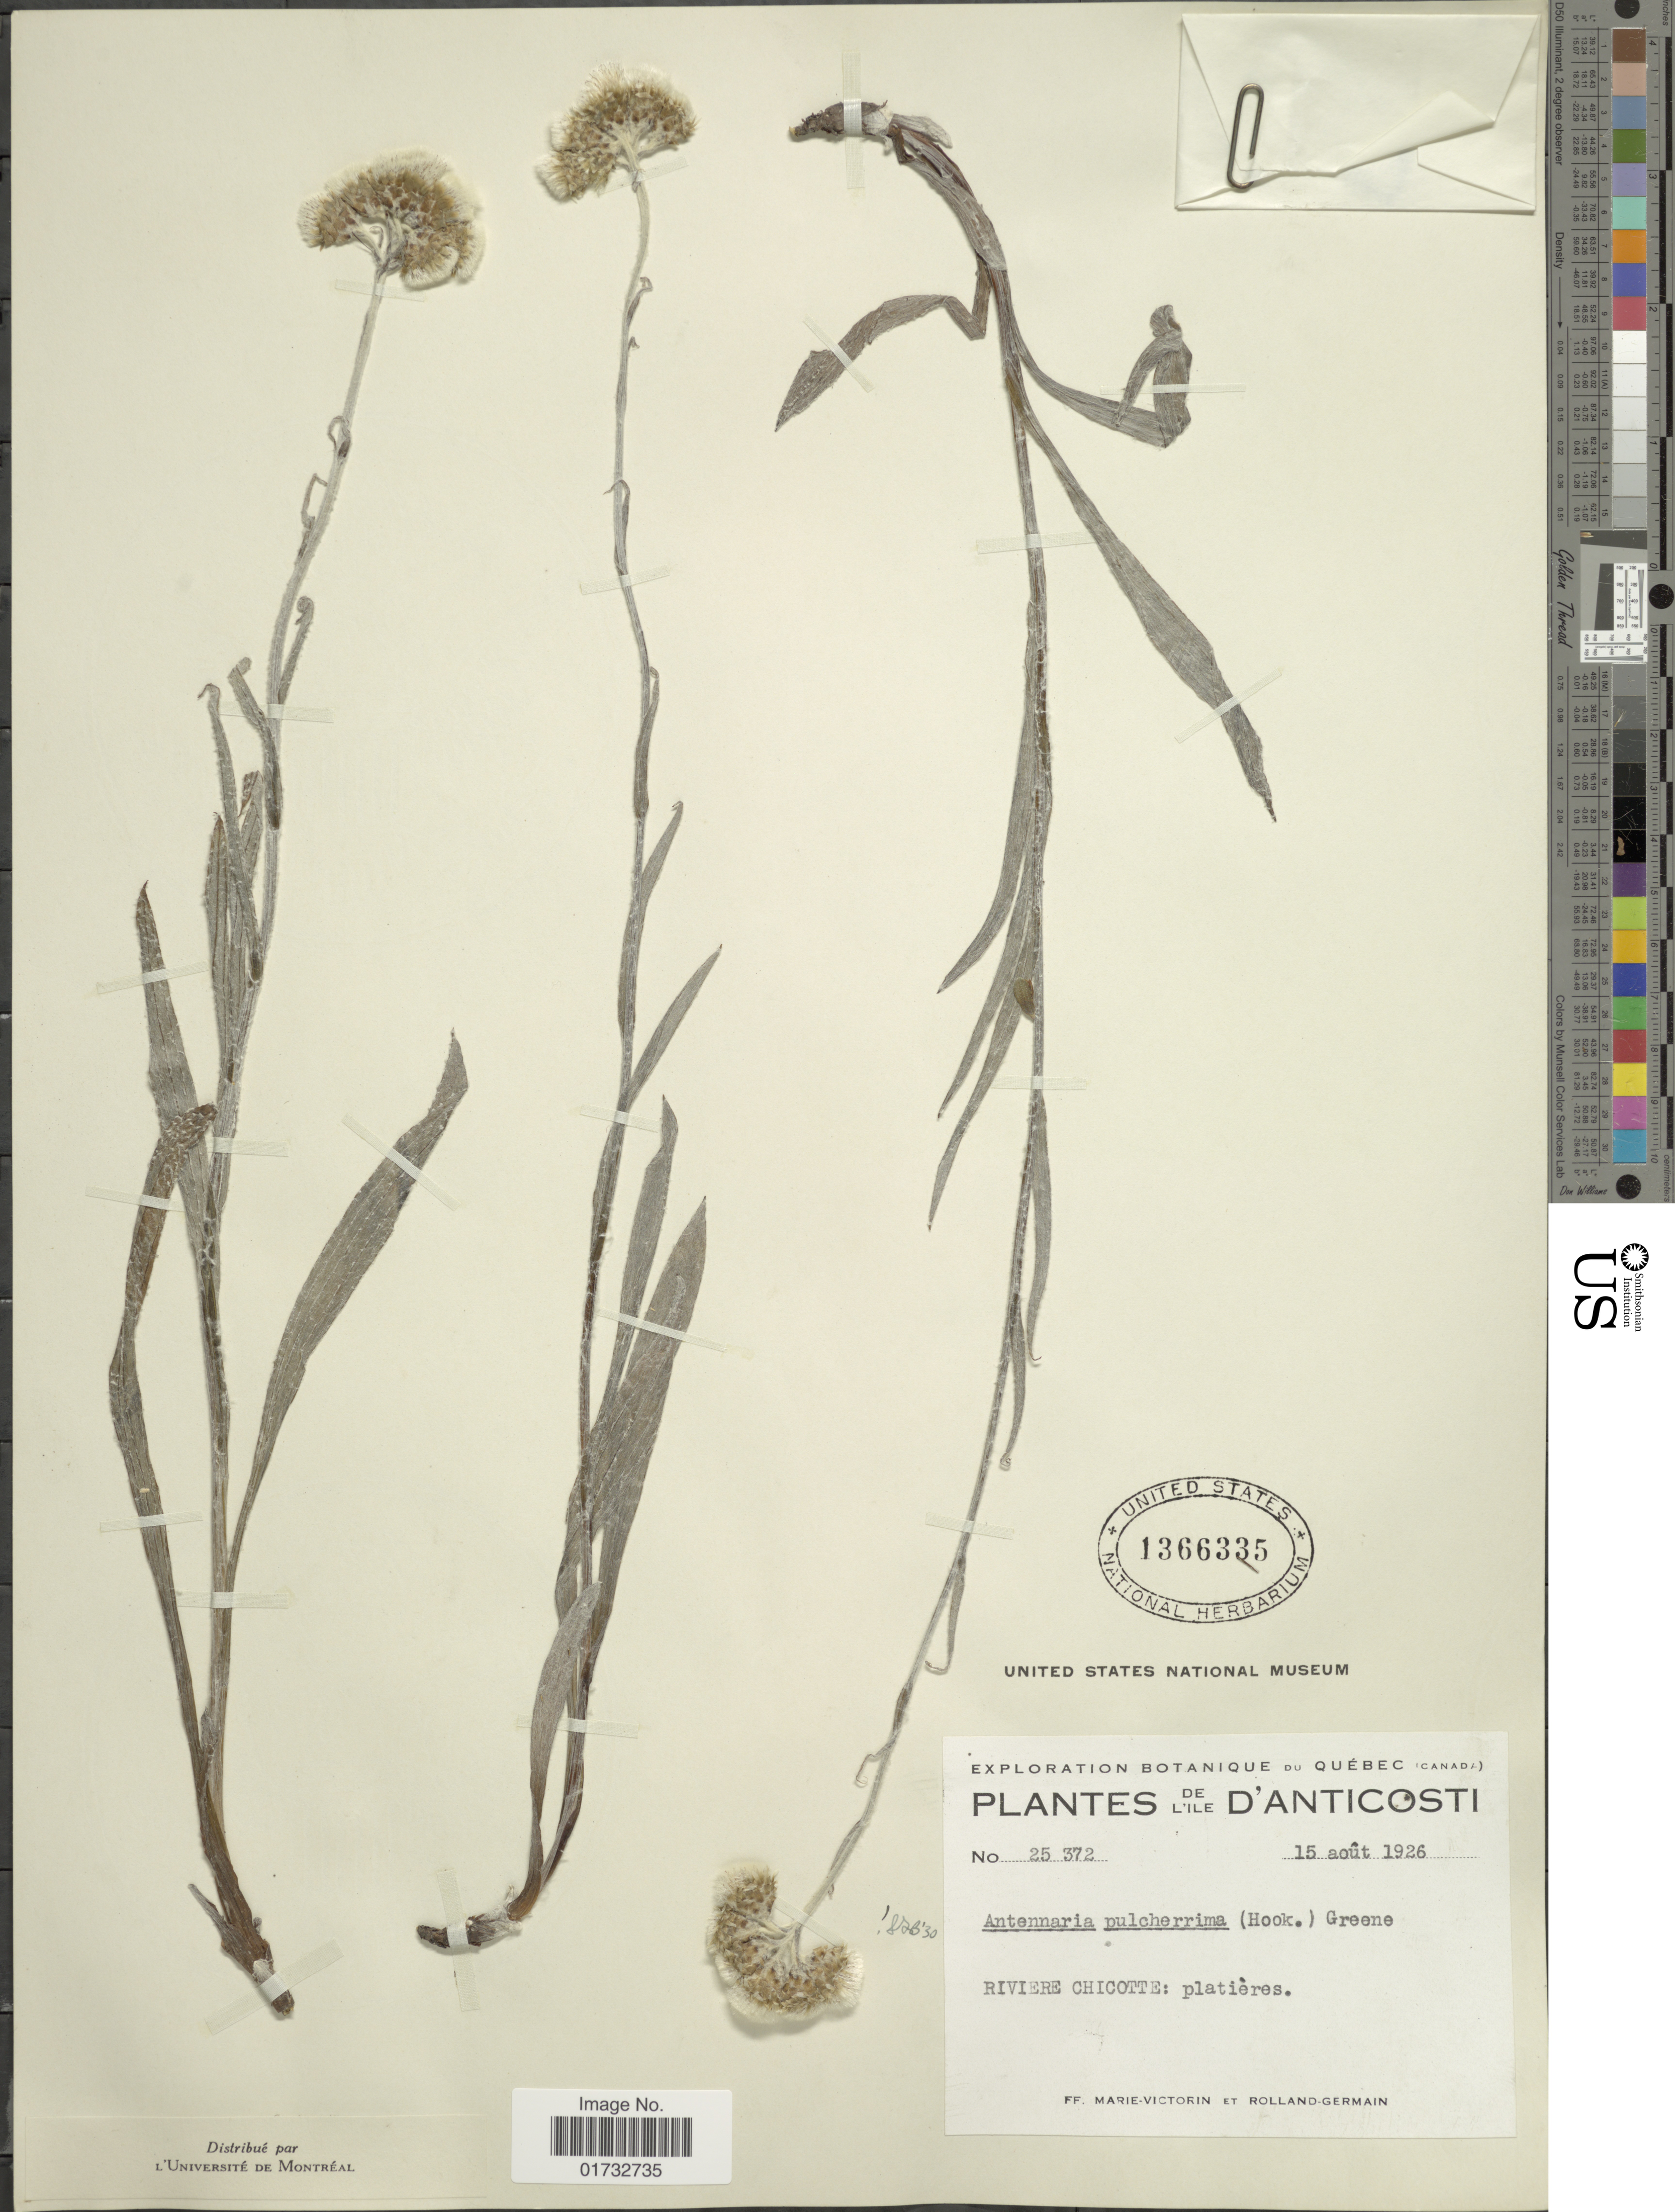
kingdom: Plantae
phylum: Tracheophyta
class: Magnoliopsida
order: Asterales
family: Asteraceae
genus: Antennaria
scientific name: Antennaria pulcherrima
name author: (Hook.) Greene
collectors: F. Marie-Victorin & Rolland-Germain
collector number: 25372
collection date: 1926-08-15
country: Canada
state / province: Quebec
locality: L'ile D'Anticosti. Riviere Chicotte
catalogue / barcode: US 1366335